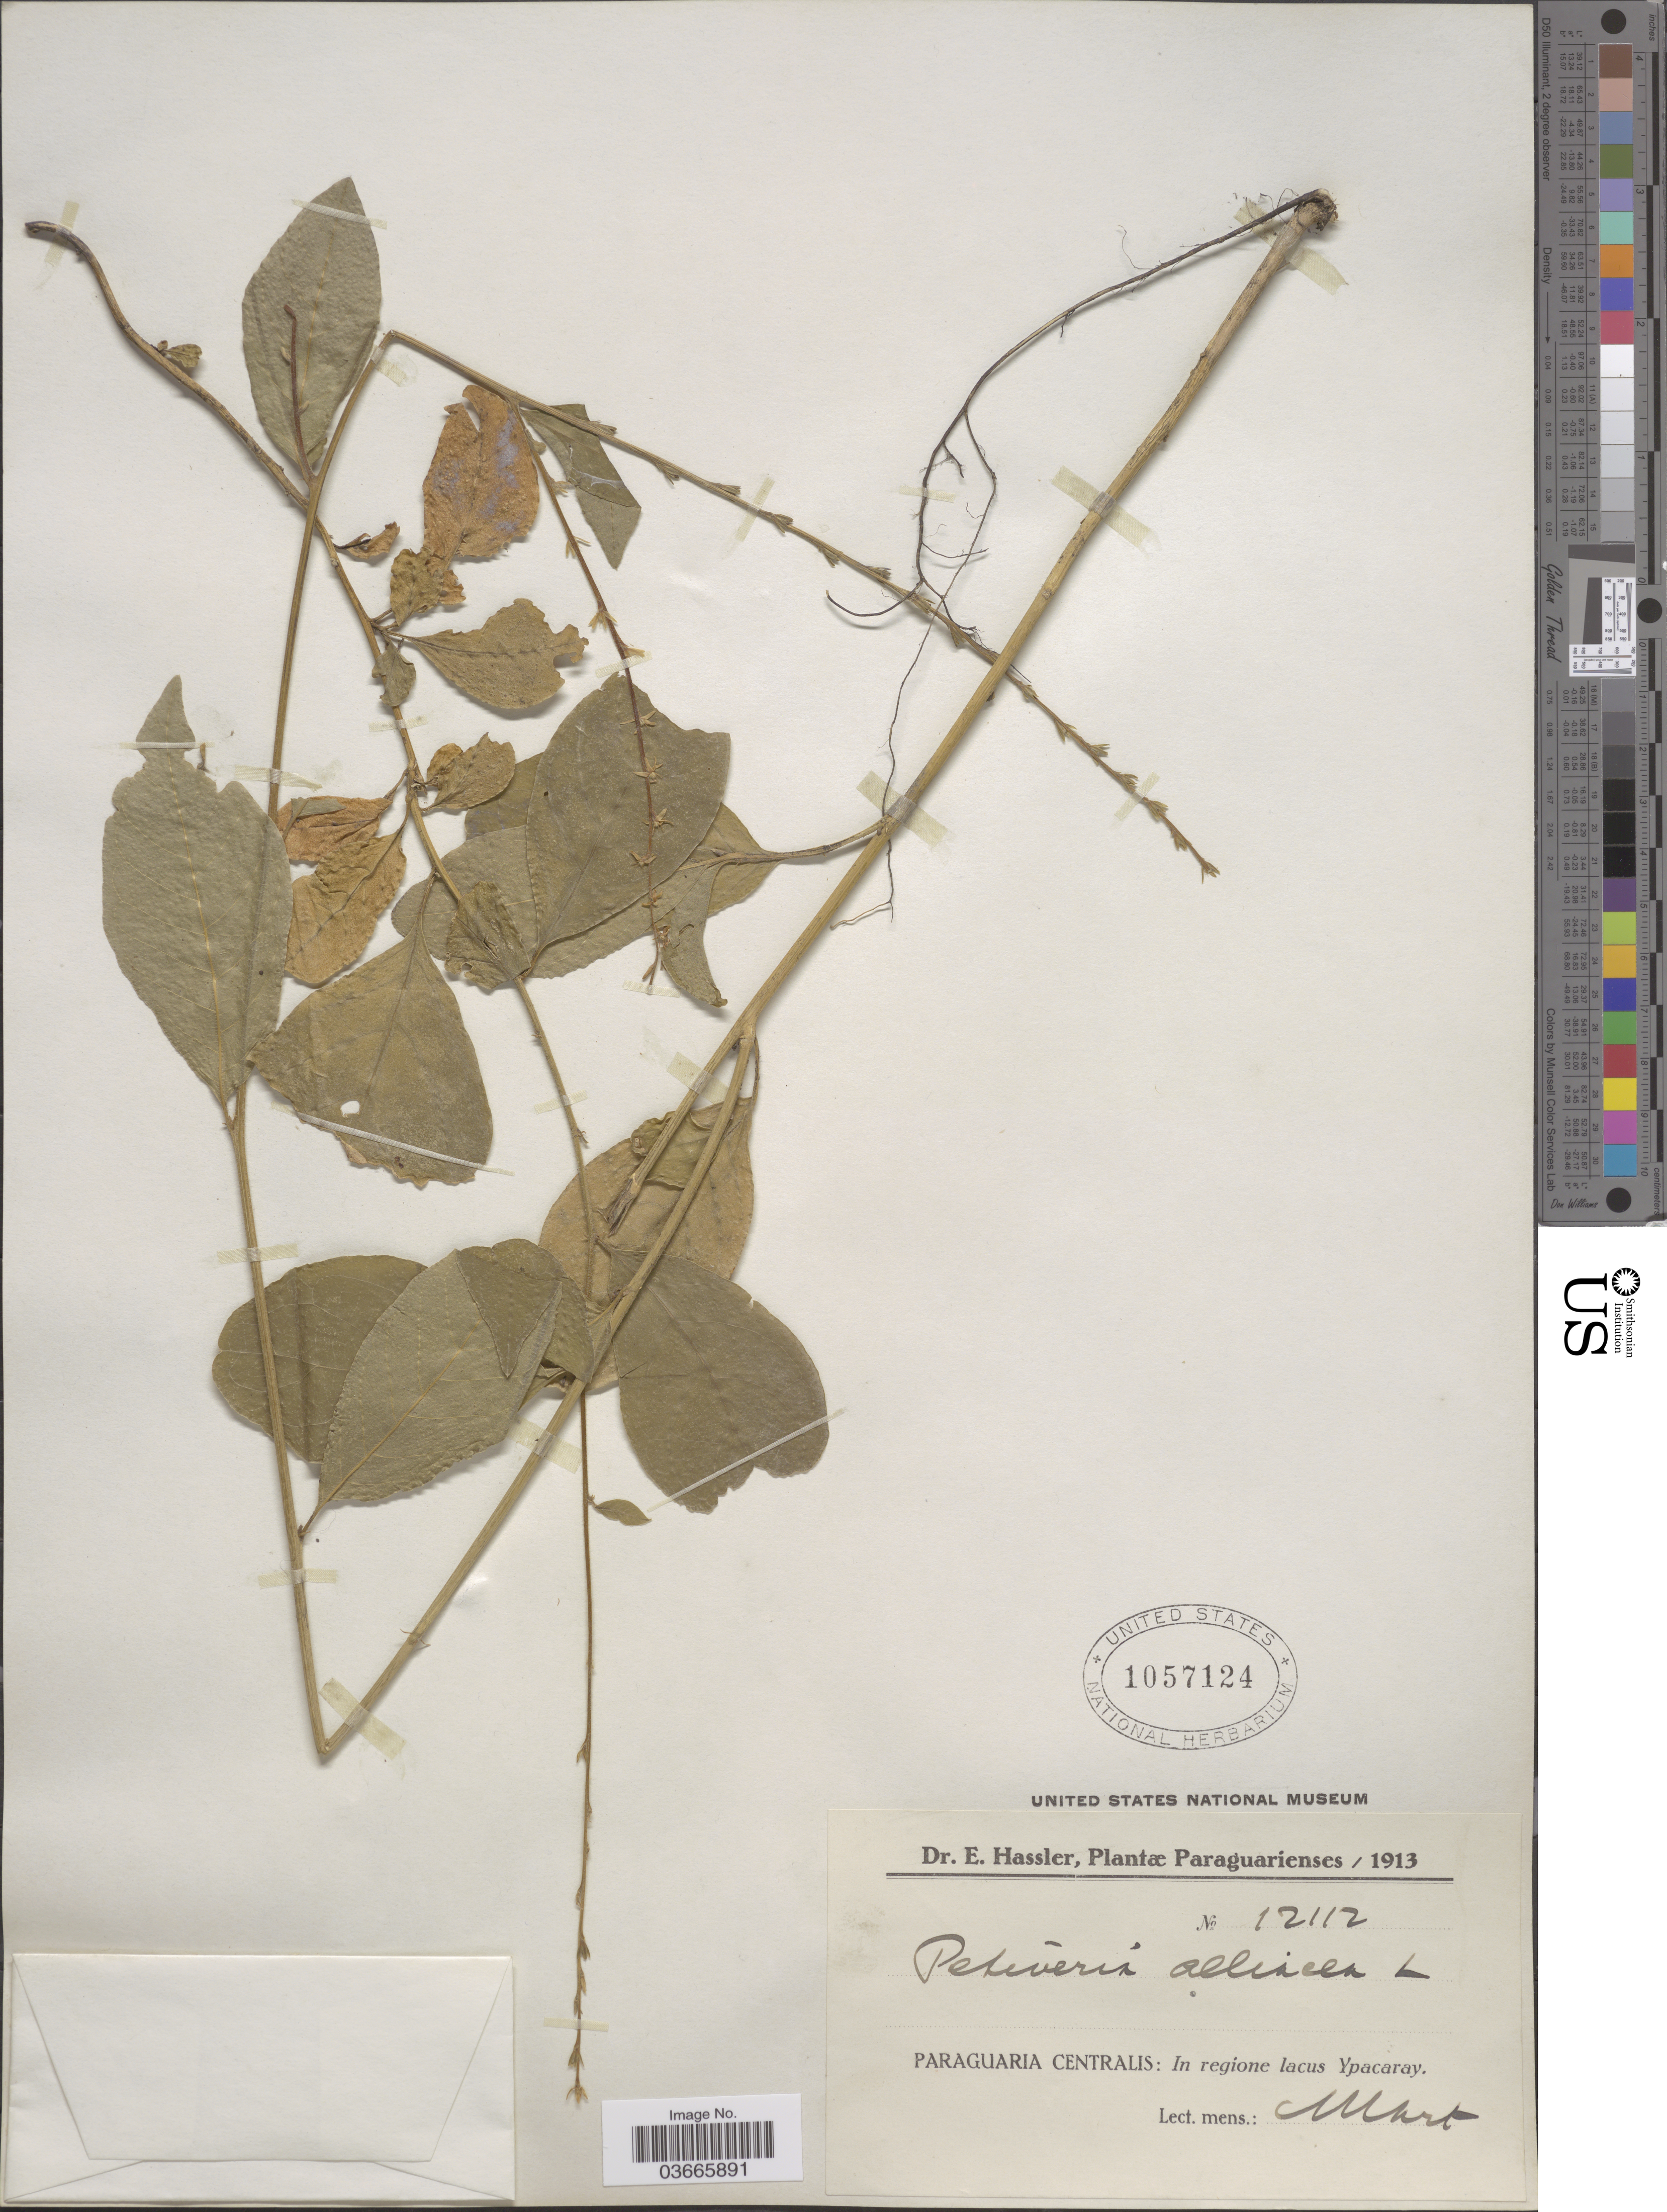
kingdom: Plantae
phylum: Tracheophyta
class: Magnoliopsida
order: Caryophyllales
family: Phytolaccaceae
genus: Petiveria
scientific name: Petiveria alliacea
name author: L.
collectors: E. Hassler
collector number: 12112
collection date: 1913-03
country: Paraguay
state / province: Paraguari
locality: Paraguaria Centralis: In regione lacus Ypacaray.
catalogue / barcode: US 1057124